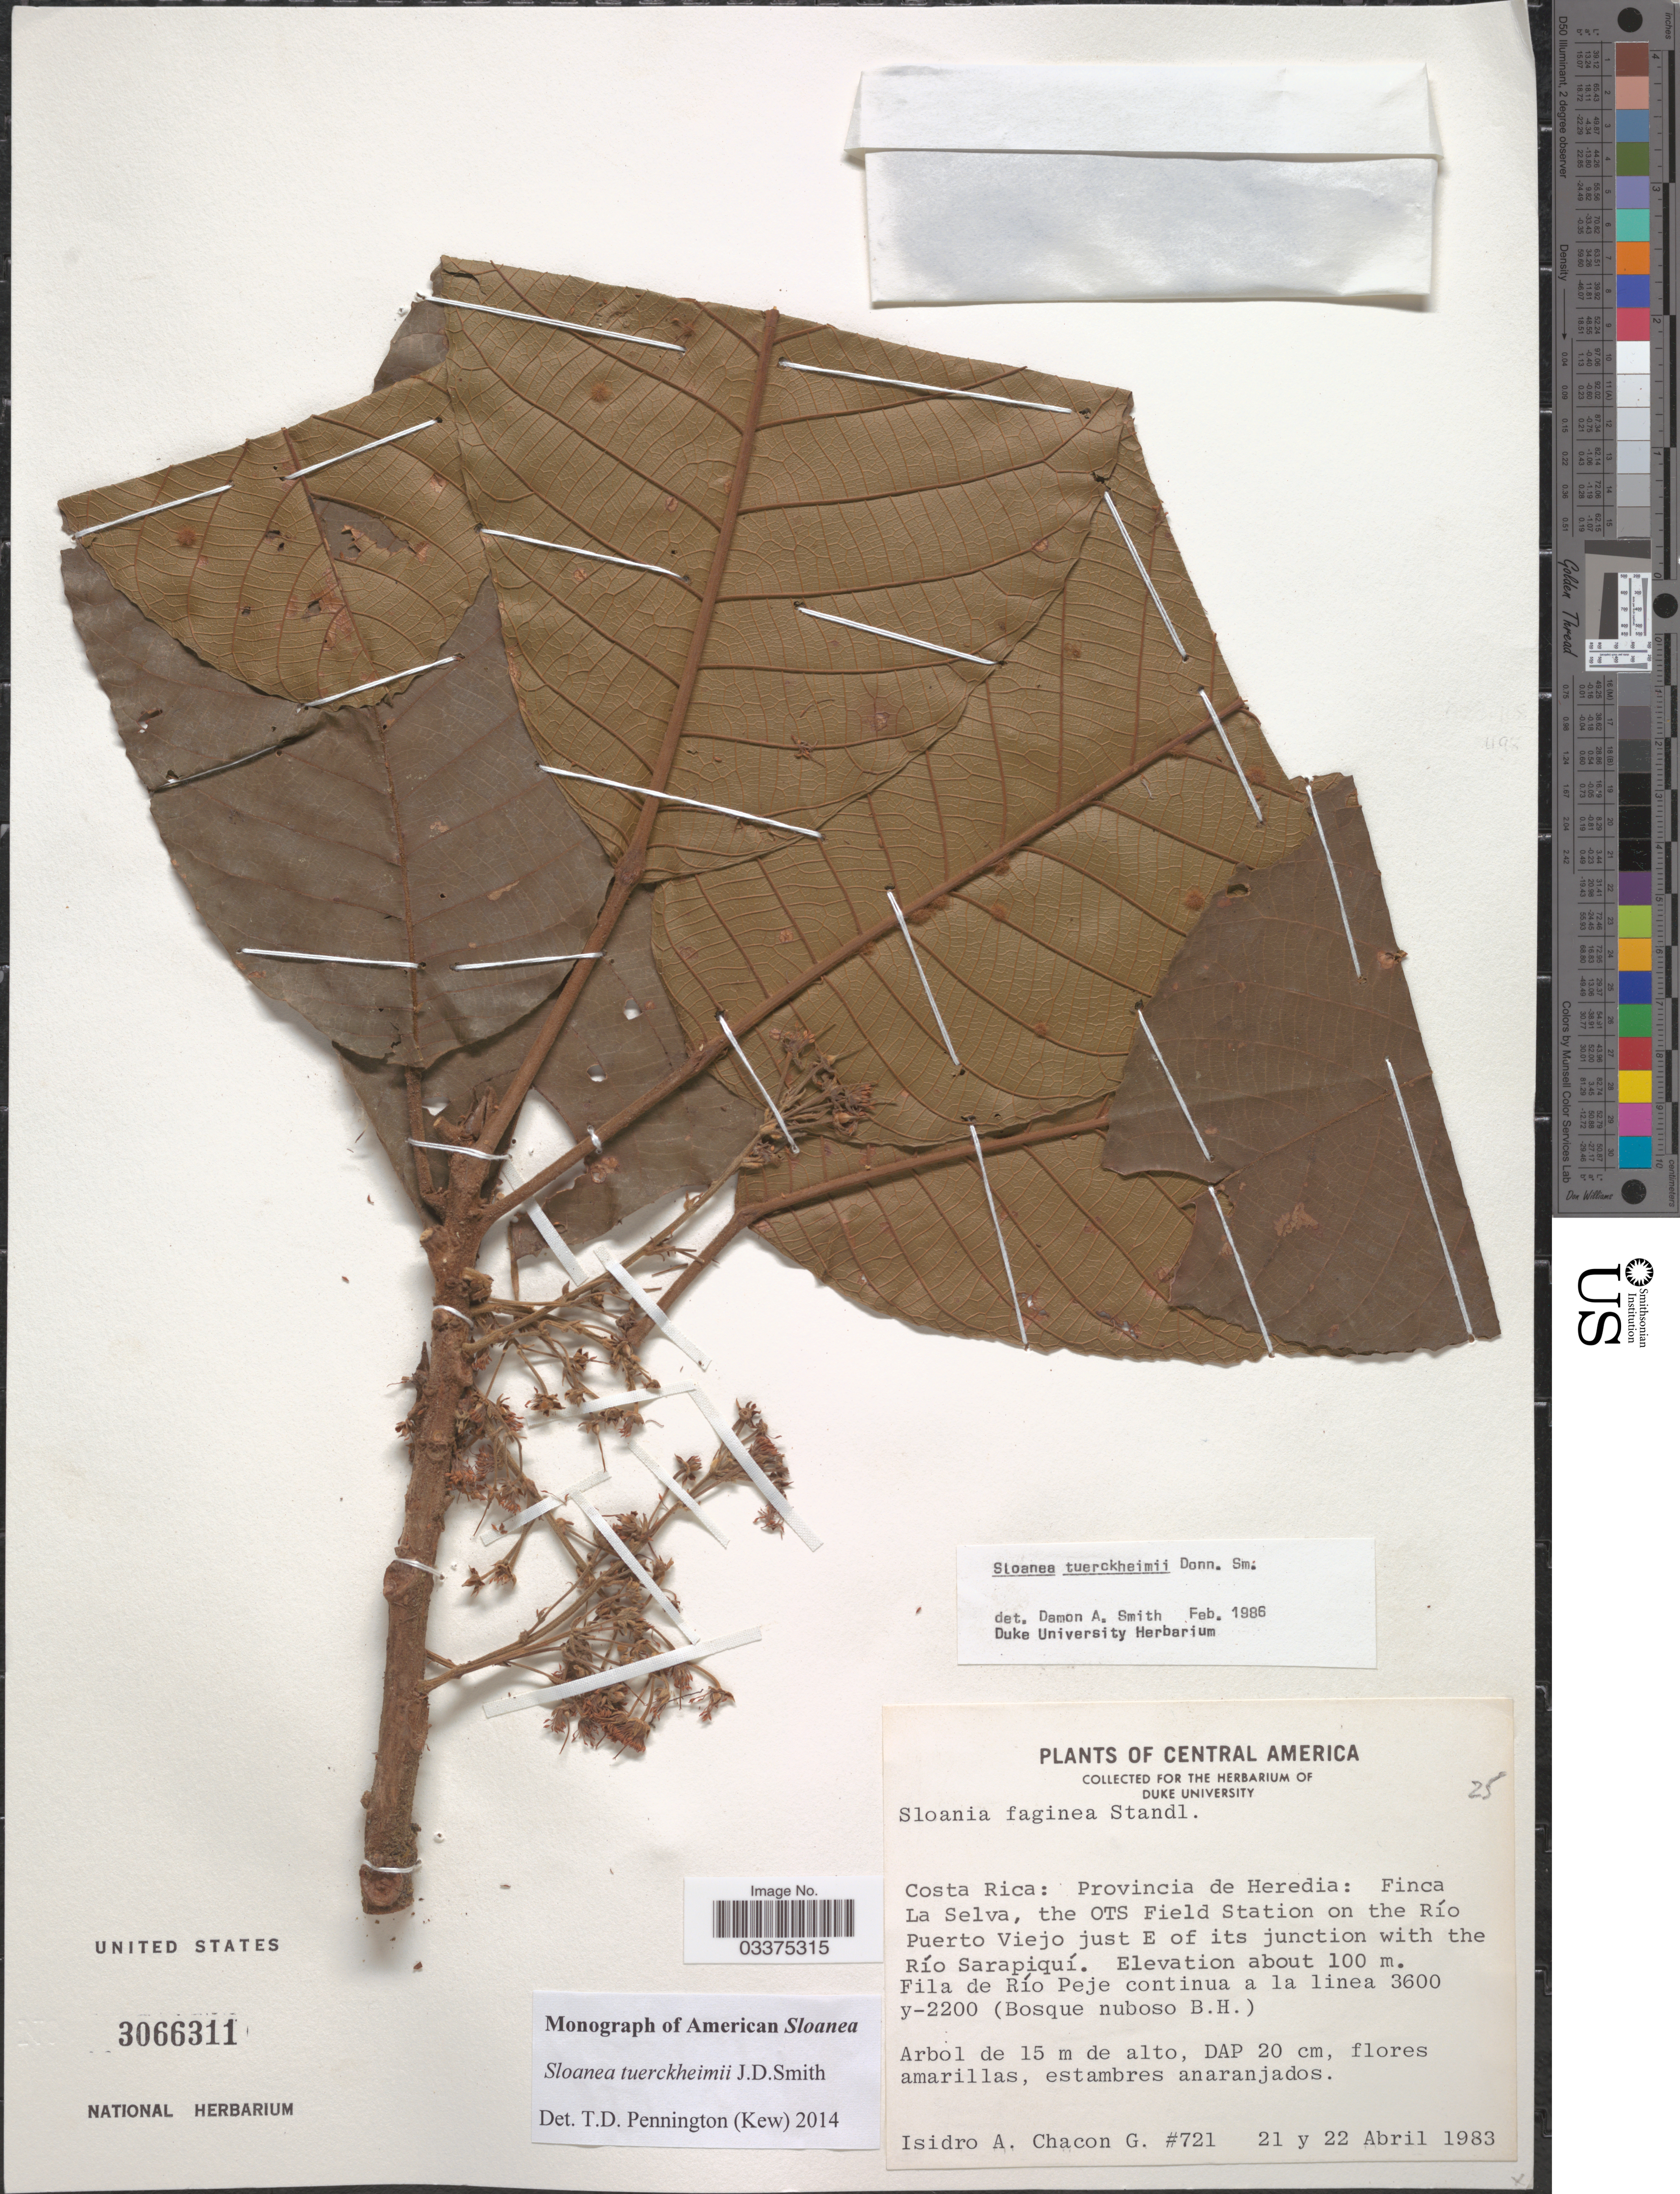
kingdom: Plantae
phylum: Tracheophyta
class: Magnoliopsida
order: Oxalidales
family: Elaeocarpaceae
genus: Sloanea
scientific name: Sloanea tuerckheimii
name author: Donn. Sm.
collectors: I. Chacón G.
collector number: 721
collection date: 1983-04-21/1983-04-22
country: Costa Rica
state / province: Heredia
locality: Finca La Selva, the OTS Field Station on the Río Puerto Viejo just E of its junction with the Río Sarapiquí. Fila de Río Peje continua a la linea 3600 y-2200 (Bosque nuboso B.H.).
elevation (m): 100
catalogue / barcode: US 3066311